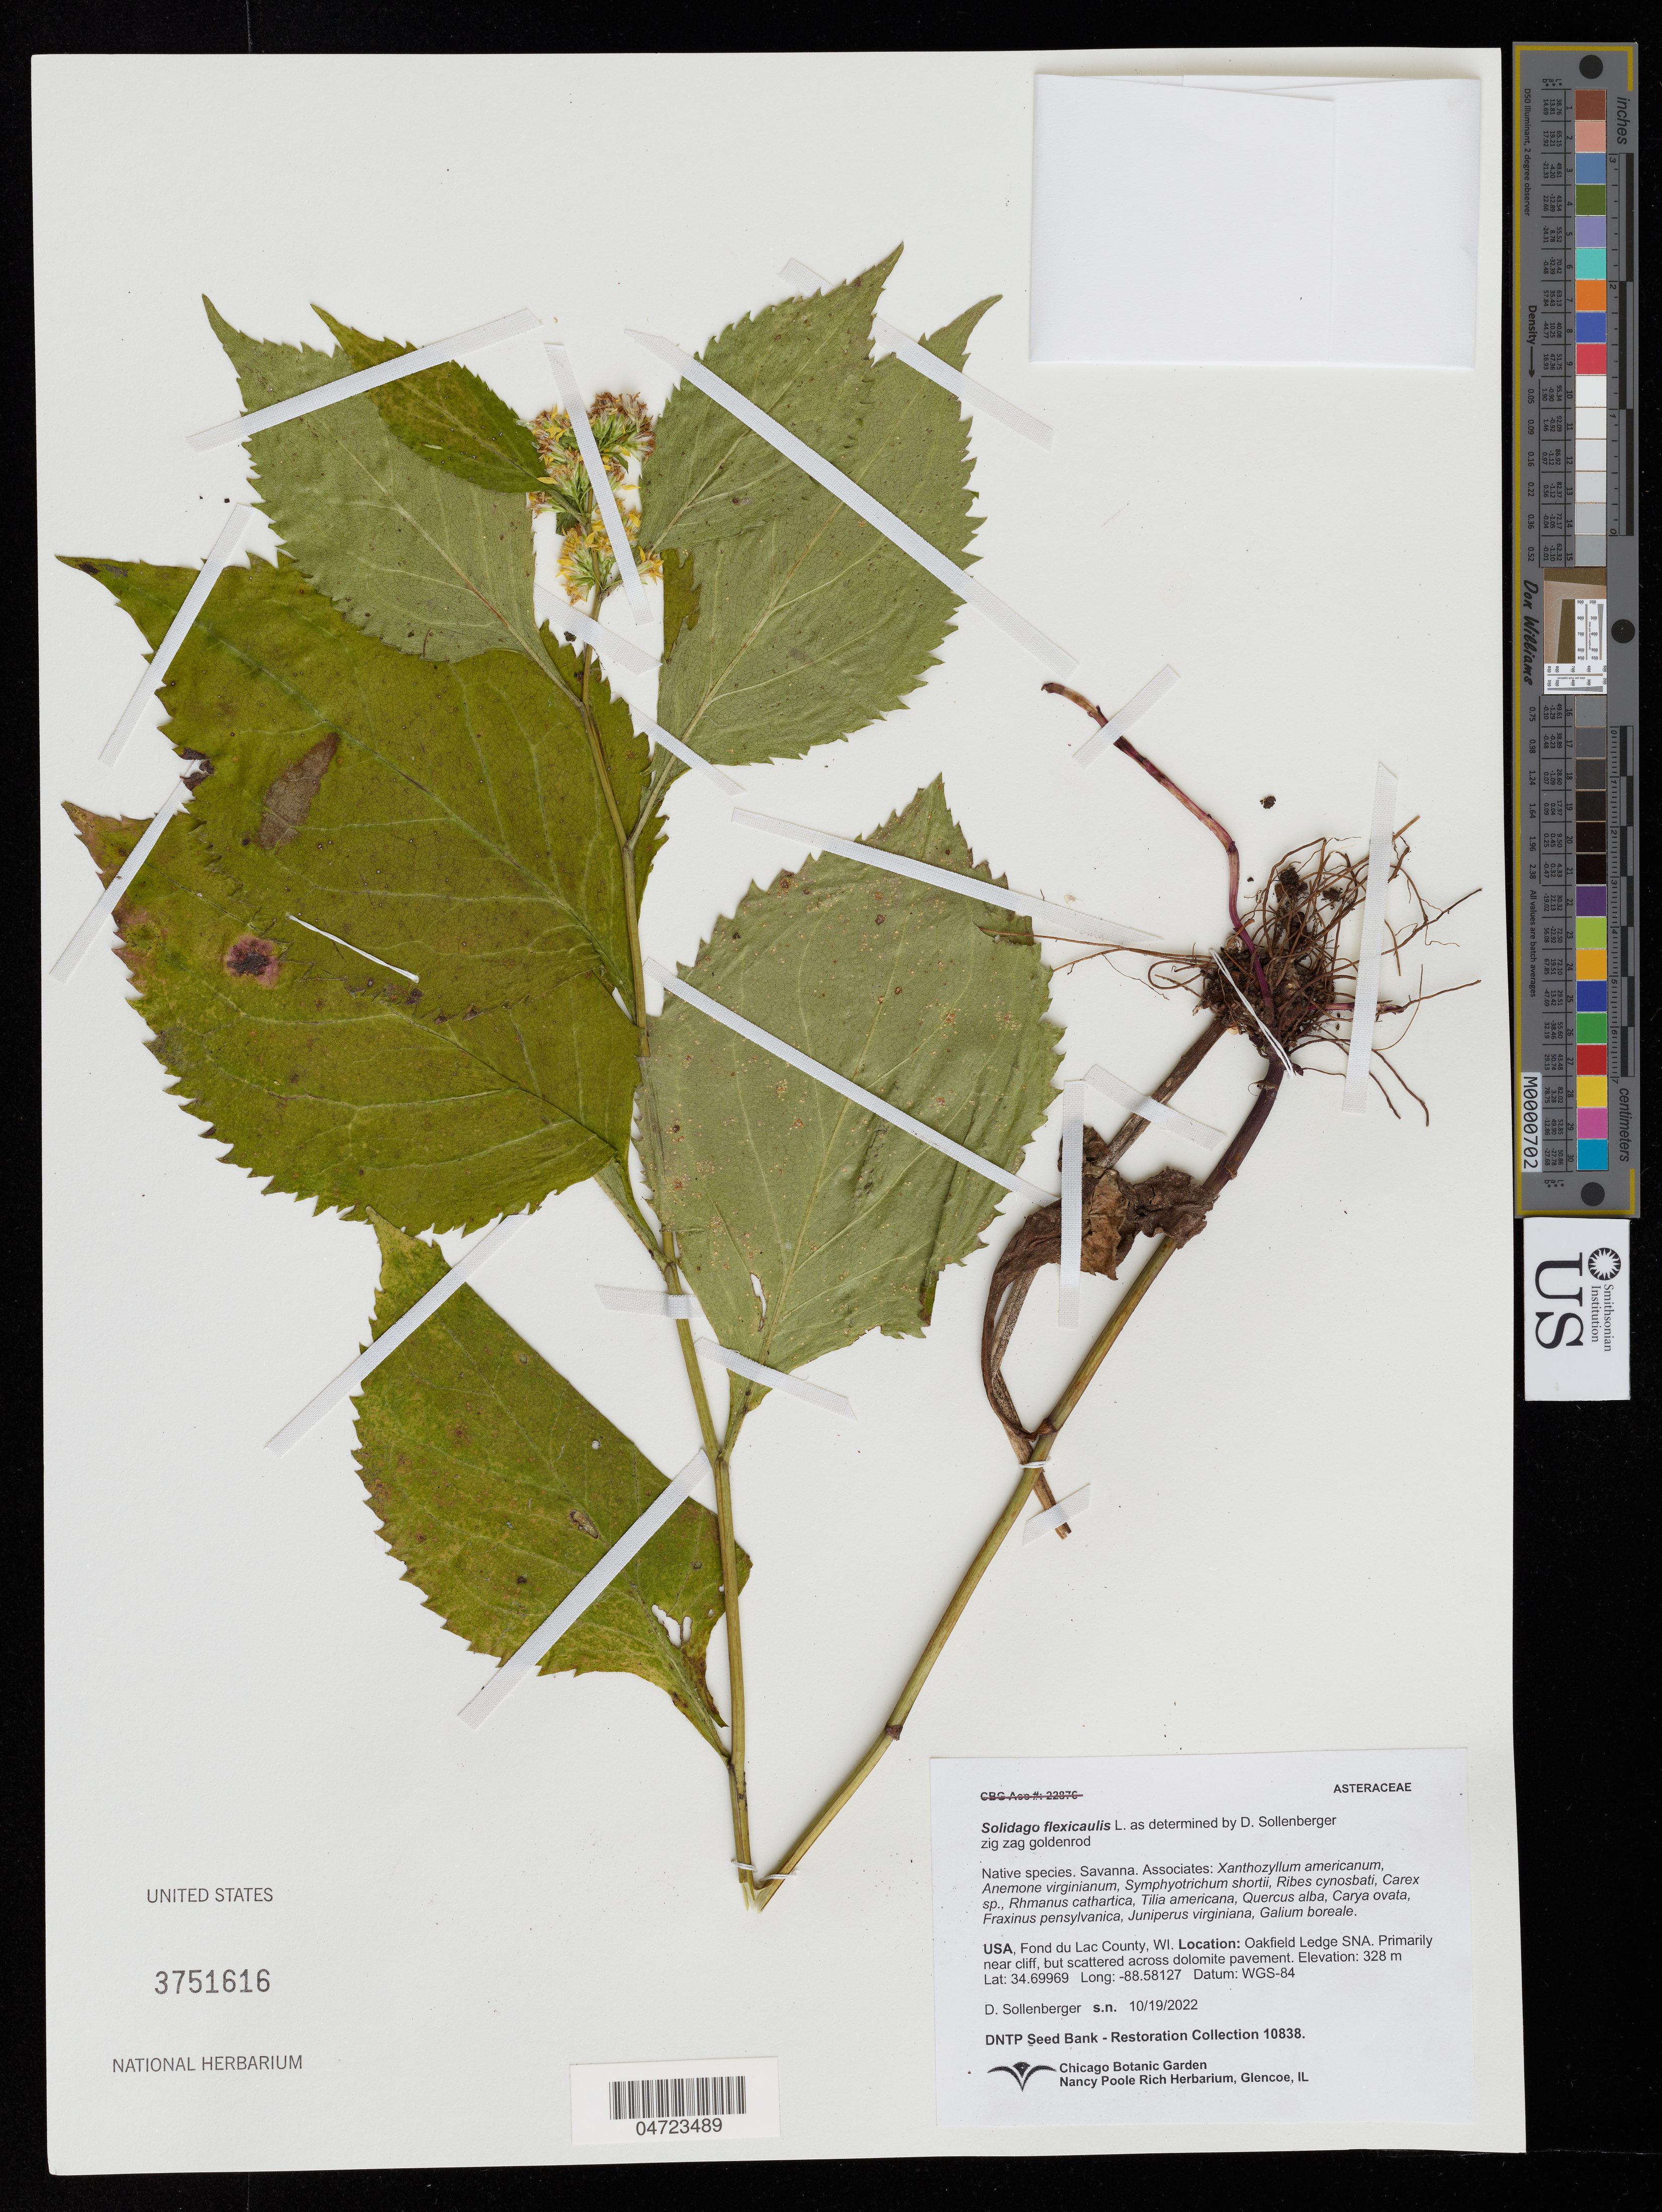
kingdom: Plantae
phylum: Tracheophyta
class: Magnoliopsida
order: Asterales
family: Asteraceae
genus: Solidago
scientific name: Solidago flexicaulis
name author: L.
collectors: D. Sollenberger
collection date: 2022-10-19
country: United States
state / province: Wisconsin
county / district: Fond du Lac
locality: Fond du Lac County. Oakfield Ledge SNA.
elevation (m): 328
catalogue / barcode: US 3751616